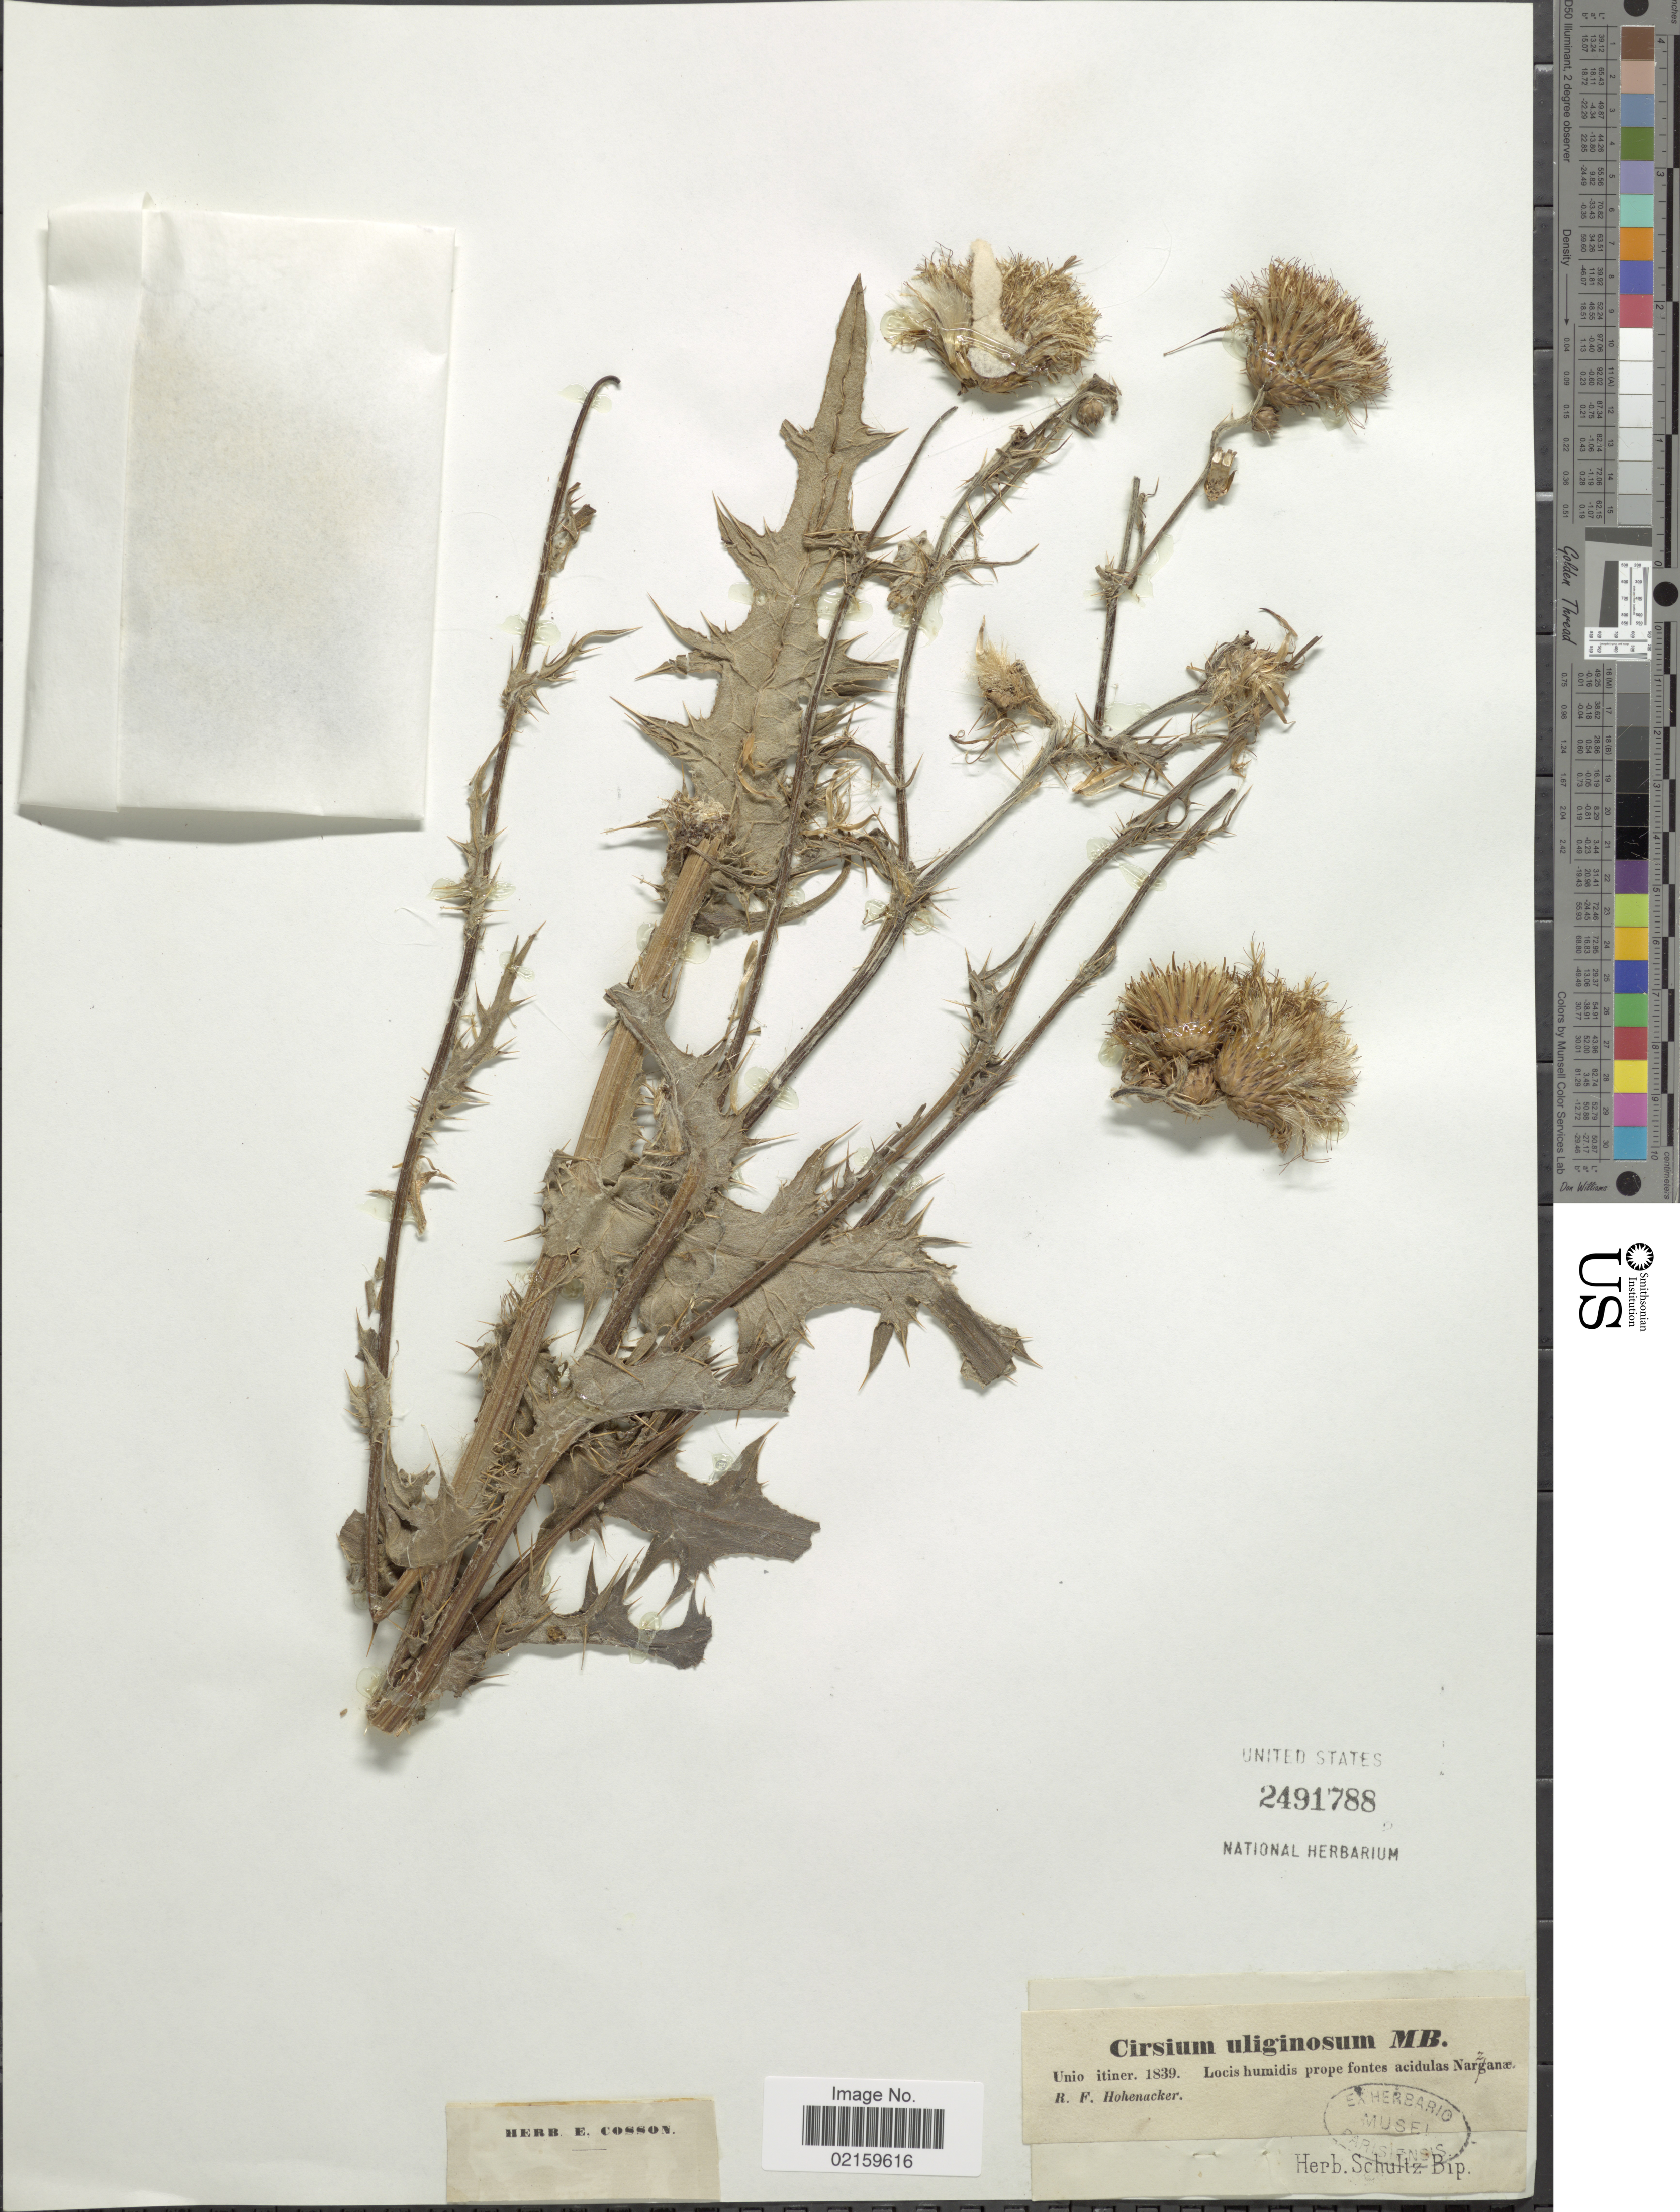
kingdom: Plantae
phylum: Tracheophyta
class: Magnoliopsida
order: Asterales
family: Asteraceae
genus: Cirsium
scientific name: Cirsium uliginosum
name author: M. Bieb.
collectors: R. F. Hohenacker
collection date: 1839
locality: Locis humidis prope fontes acidulas Narzanae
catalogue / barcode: US 2491788